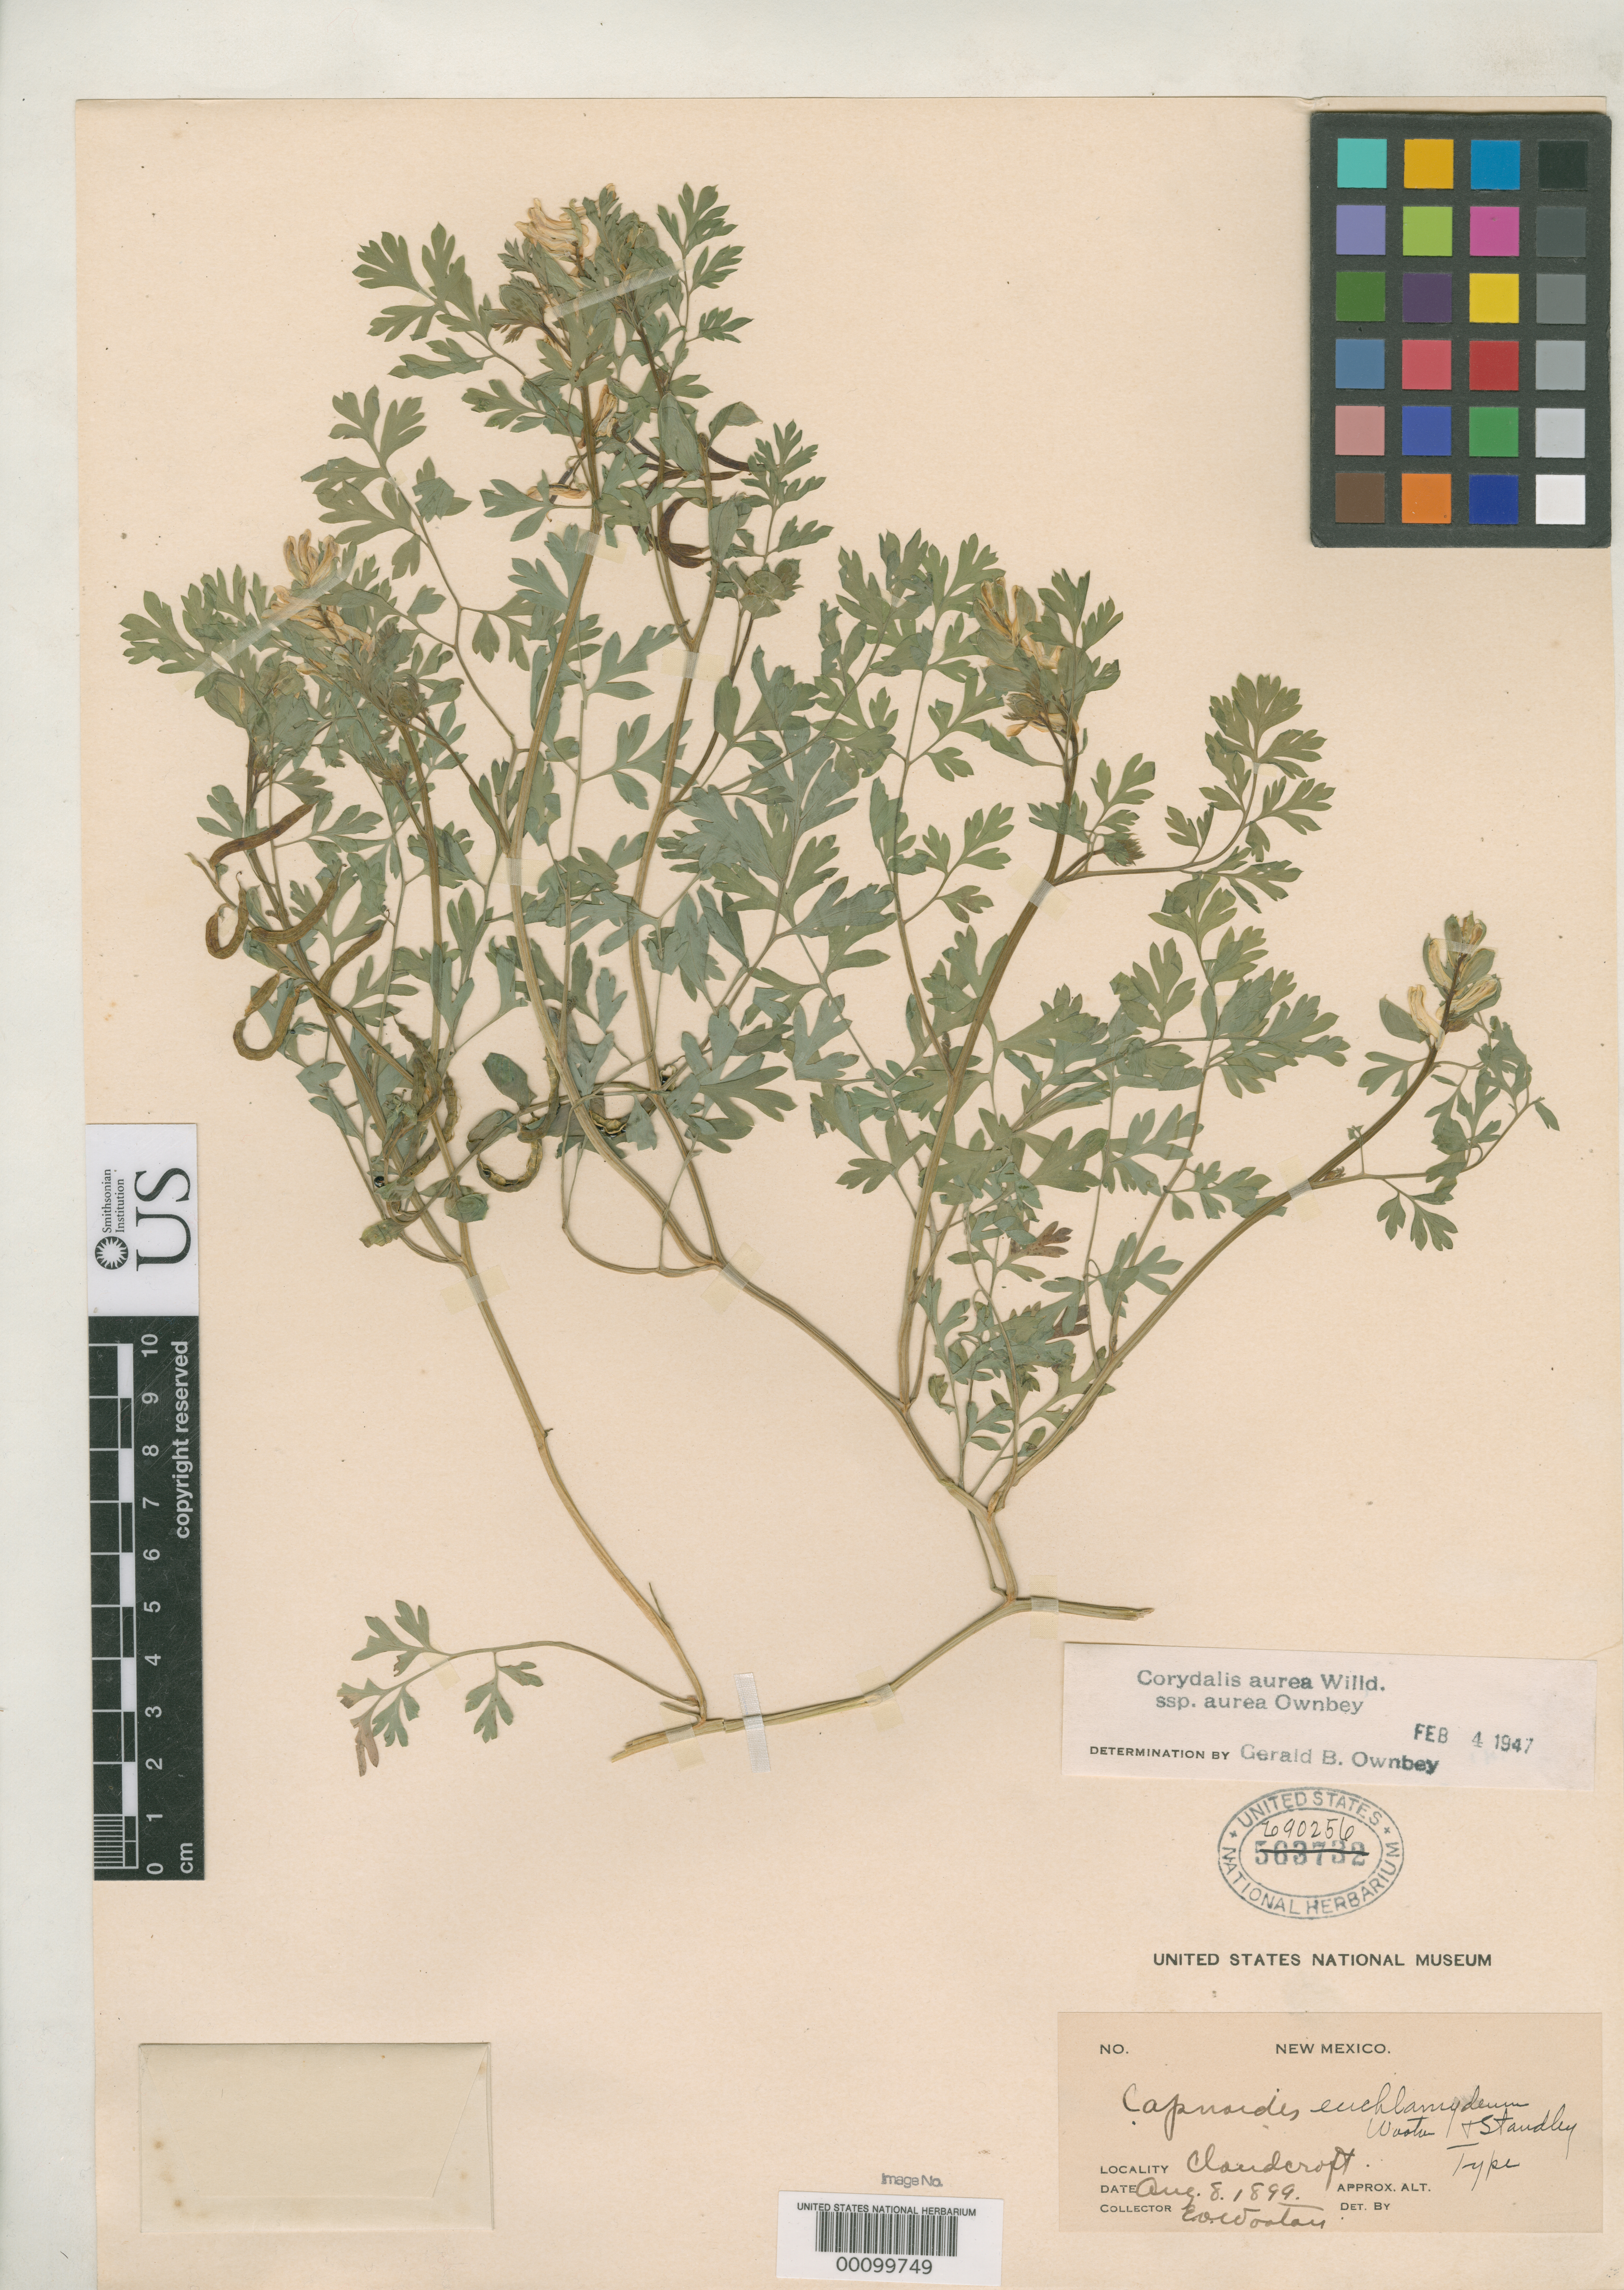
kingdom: Plantae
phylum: Tracheophyta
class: Magnoliopsida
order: Ranunculales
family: Papaveraceae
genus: Capnoides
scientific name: Capnoides euchlamydeum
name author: Wooton & Standl.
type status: Holotype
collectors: E. O. Wooton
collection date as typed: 08 Aug 1899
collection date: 1899-08-08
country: United States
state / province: New Mexico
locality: Sacramento Mountains, Cloudcroft.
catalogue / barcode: US 690256